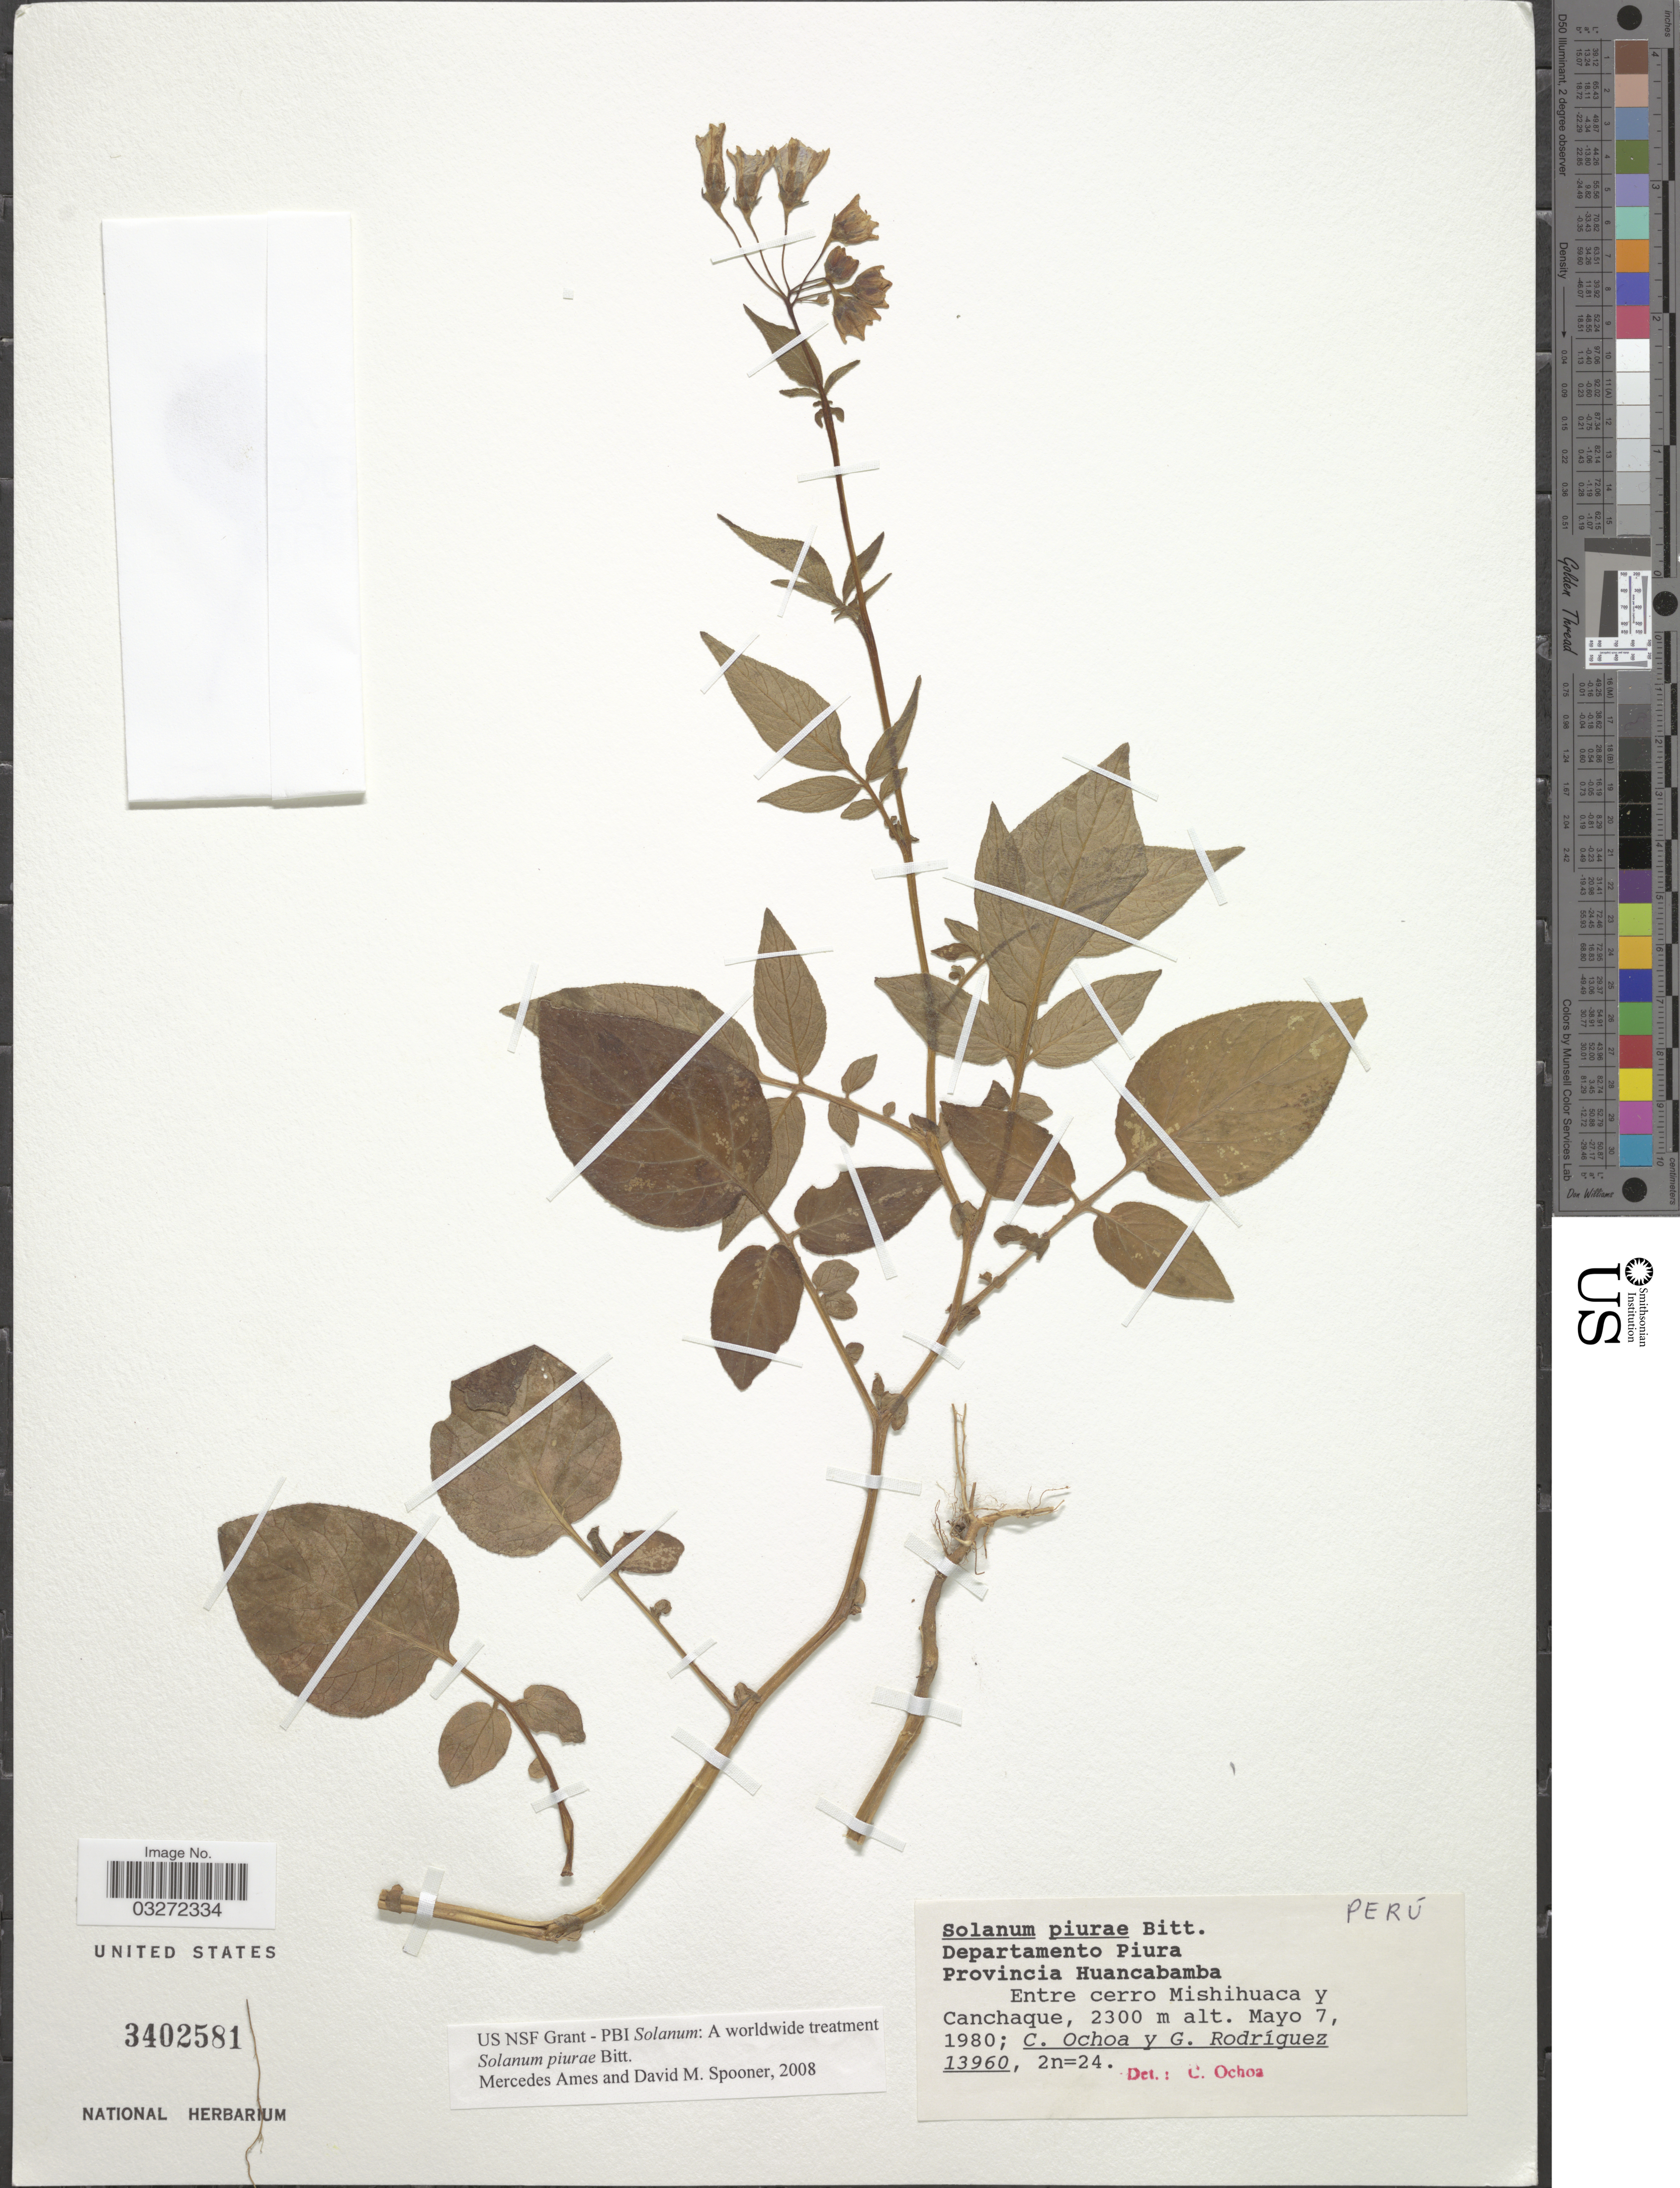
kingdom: Plantae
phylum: Tracheophyta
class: Magnoliopsida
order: Solanales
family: Solanaceae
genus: Solanum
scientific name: Solanum piurae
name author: Bitter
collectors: C. Ochoa & G. Rodríguez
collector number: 13960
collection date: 1980-05-07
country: Peru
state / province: Piura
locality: Departamento Piura, Provincia Huancabamba, Entre cerro Mishihuaca y Cancahque.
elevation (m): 2300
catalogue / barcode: US 3402581